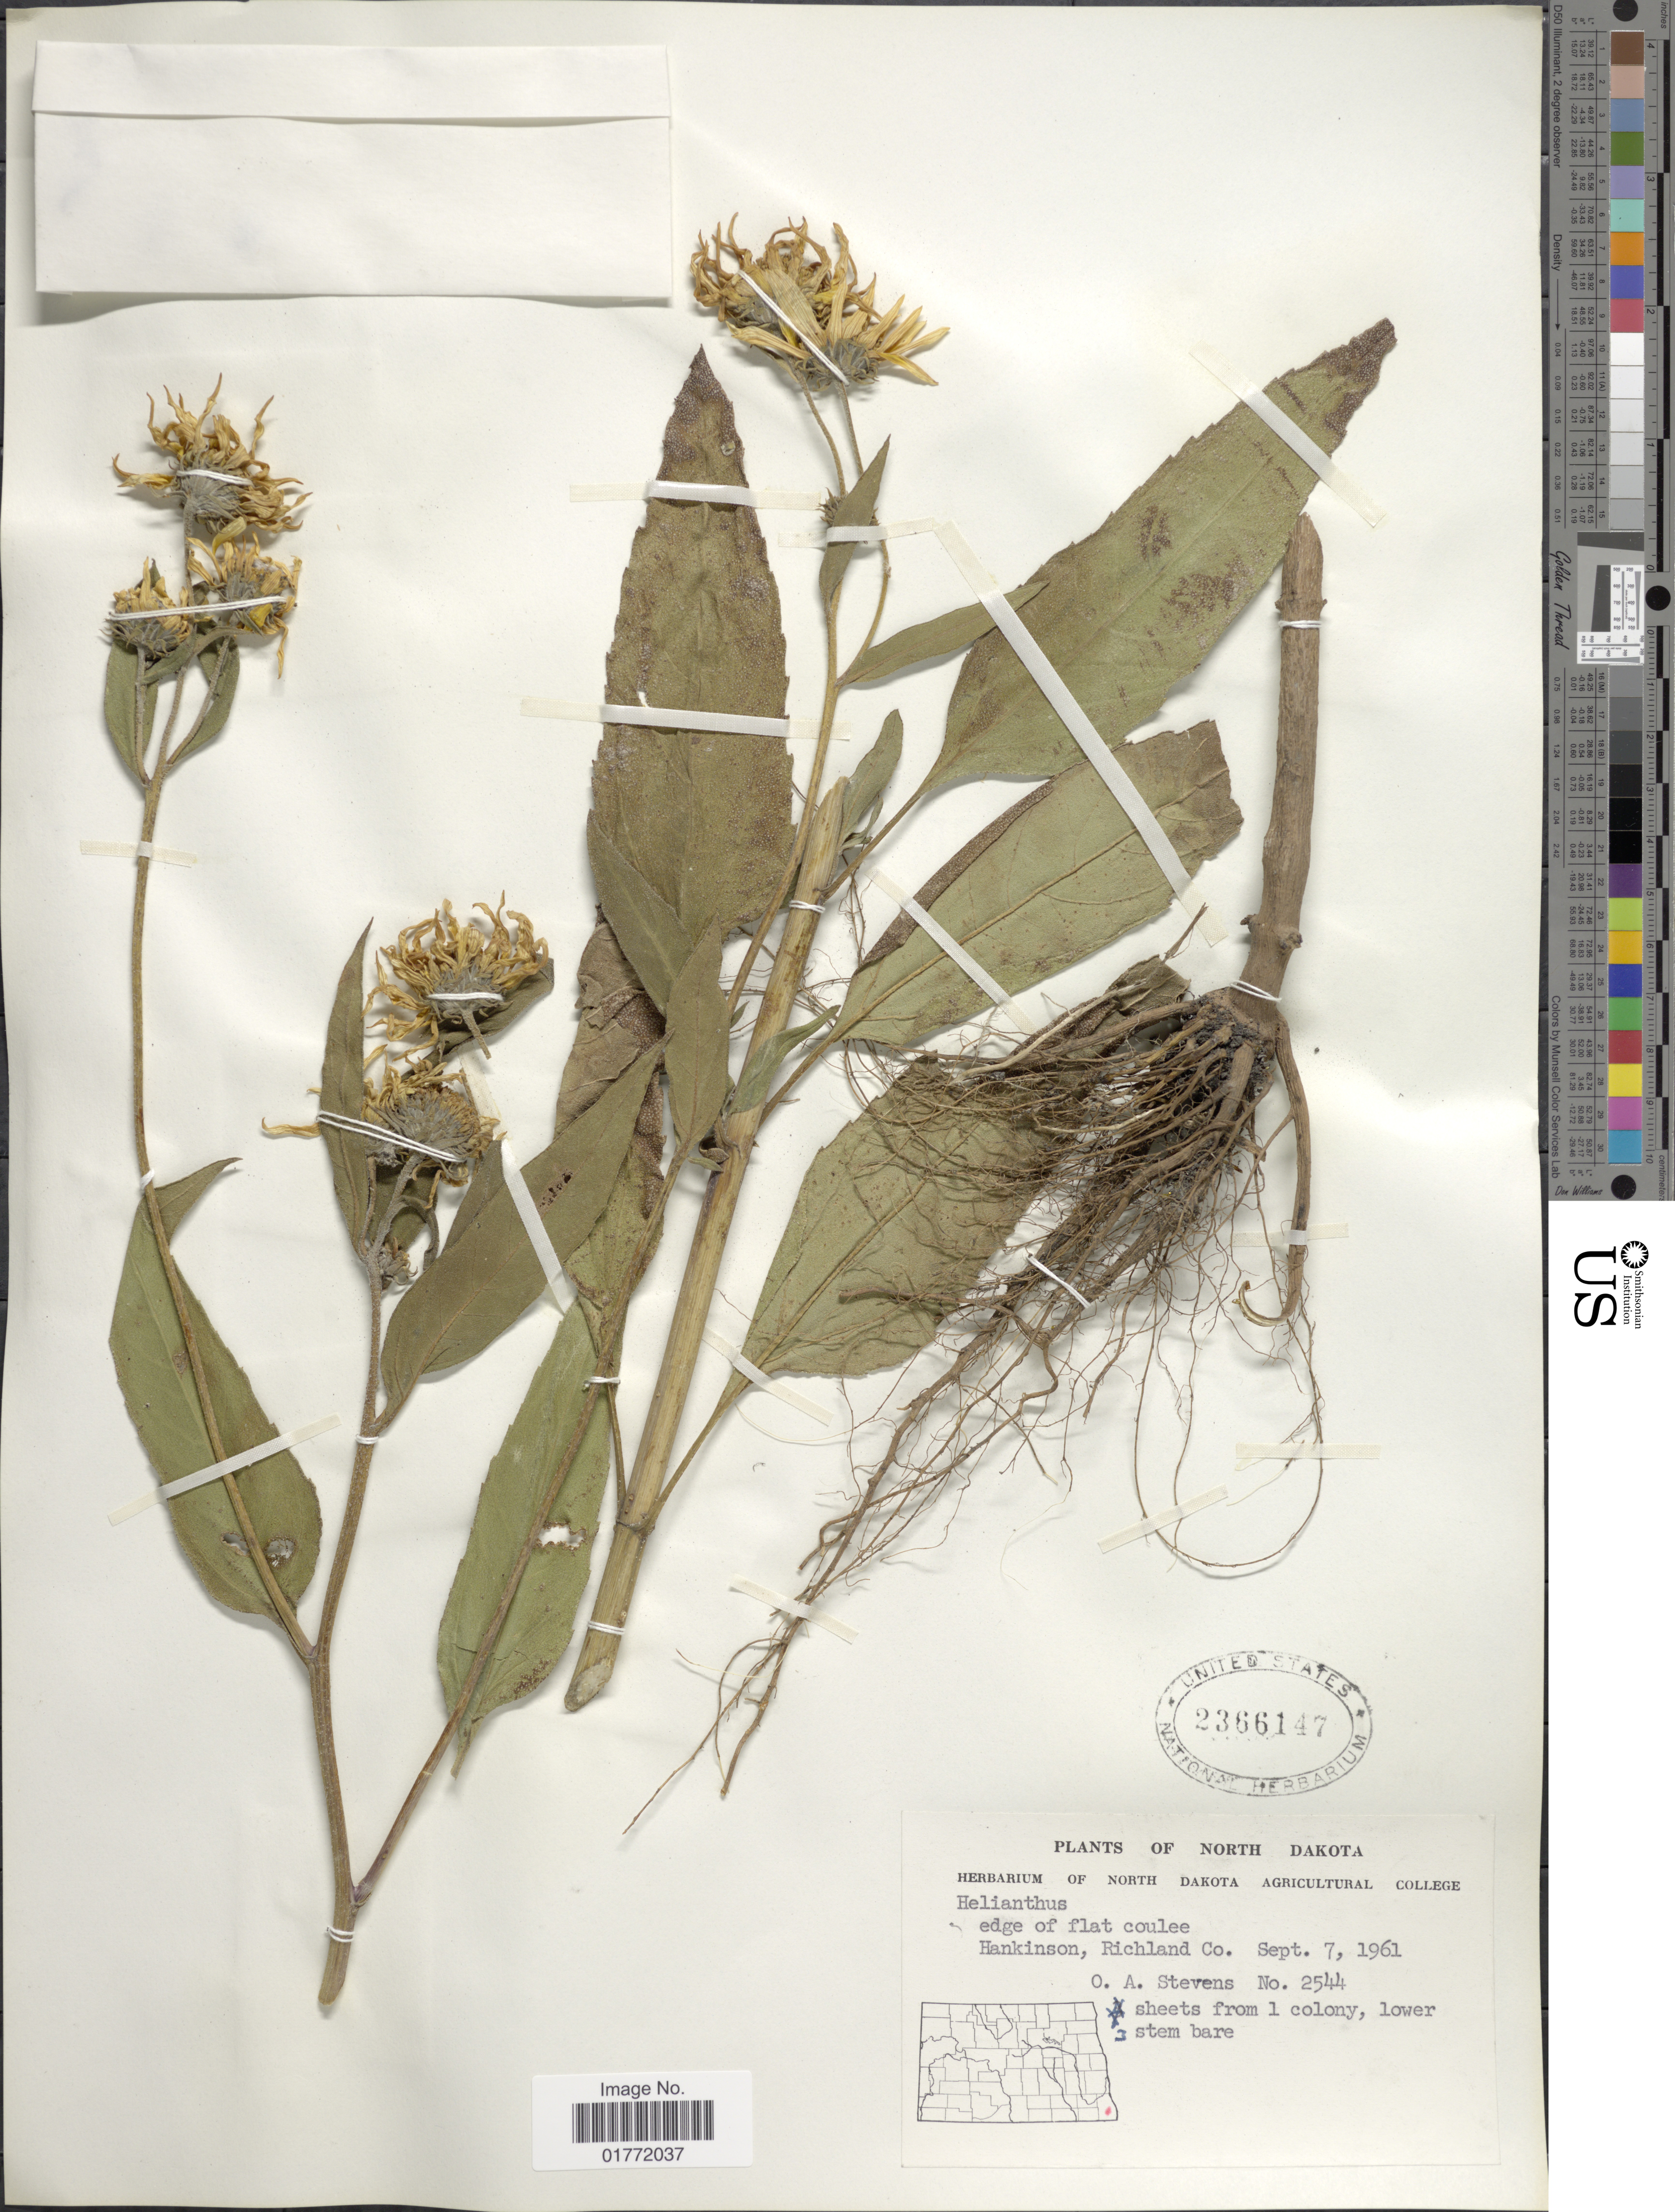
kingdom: Plantae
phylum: Tracheophyta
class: Magnoliopsida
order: Asterales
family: Asteraceae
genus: Helianthus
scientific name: Helianthus sp.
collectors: O. A. Stevens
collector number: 2544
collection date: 1961-09-07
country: United States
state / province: North Dakota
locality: Hankinson, Richland Co.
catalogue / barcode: US 2366147